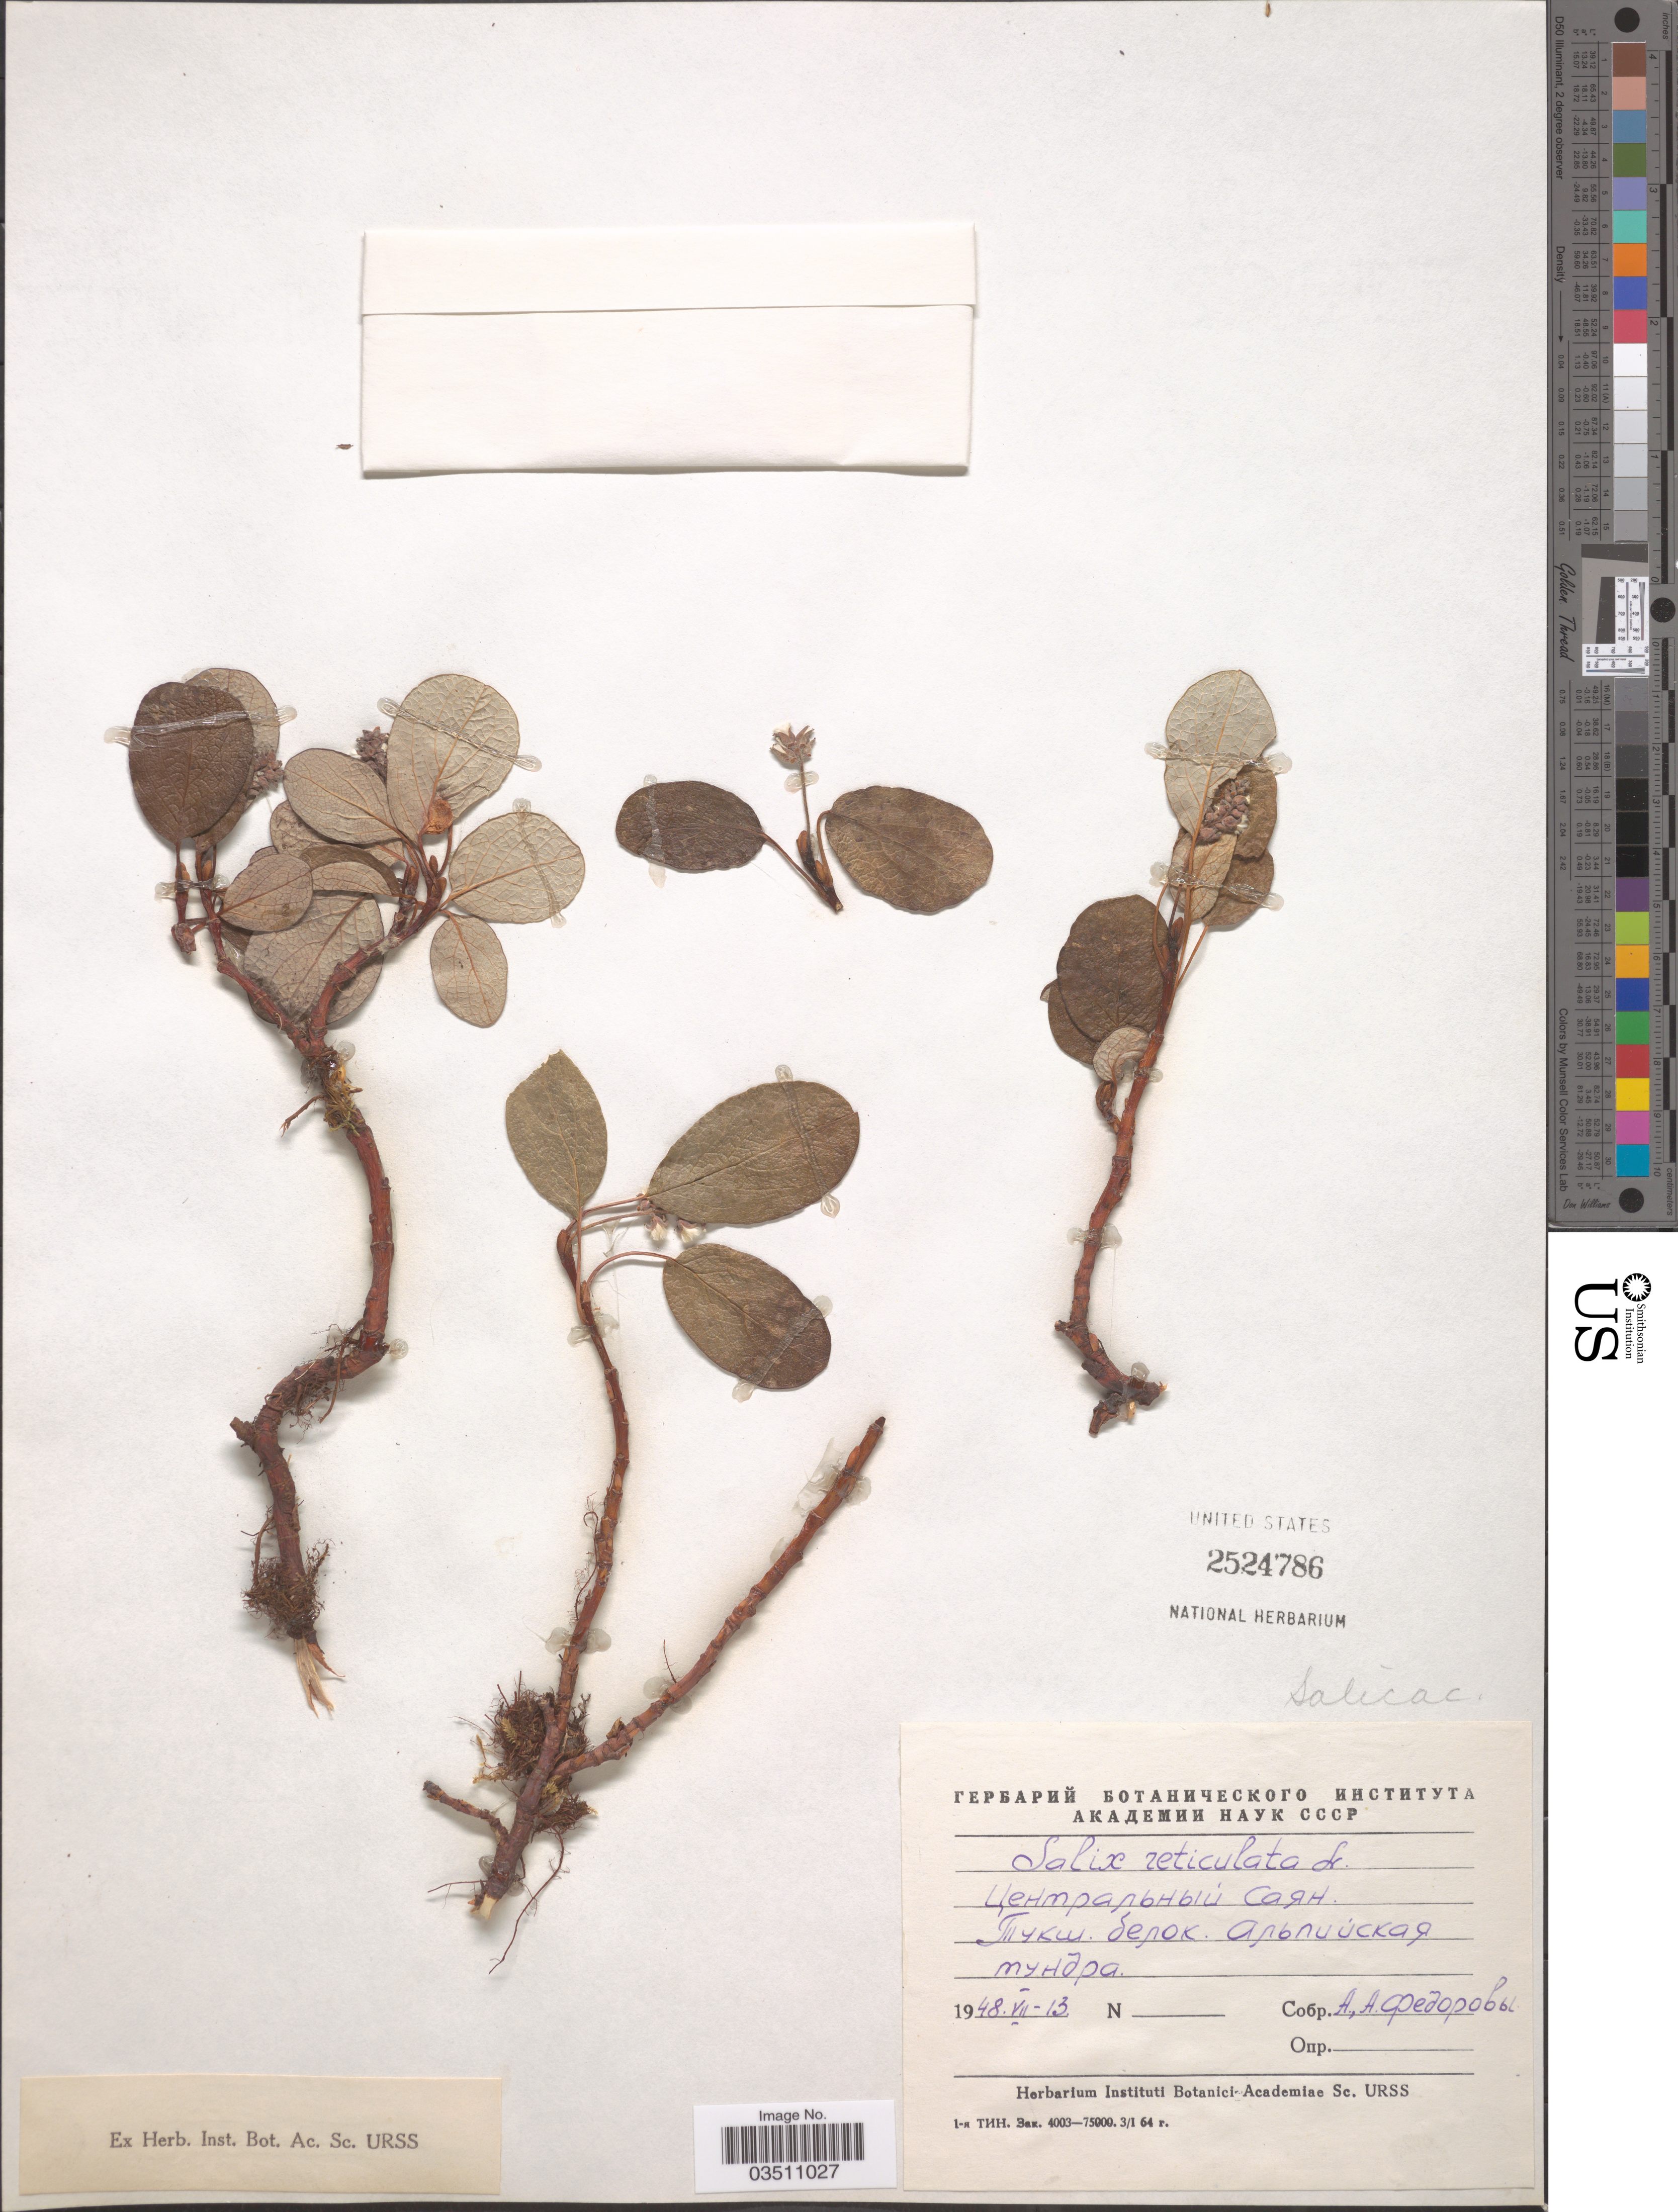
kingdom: Plantae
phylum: Tracheophyta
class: Magnoliopsida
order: Malpighiales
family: Salicaceae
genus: Salix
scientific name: Salix reticulata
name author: L.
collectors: A. Fedorov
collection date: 1948-07-13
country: Russian Federation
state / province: Tuva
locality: Sayan Mountains.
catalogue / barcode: US 2524786